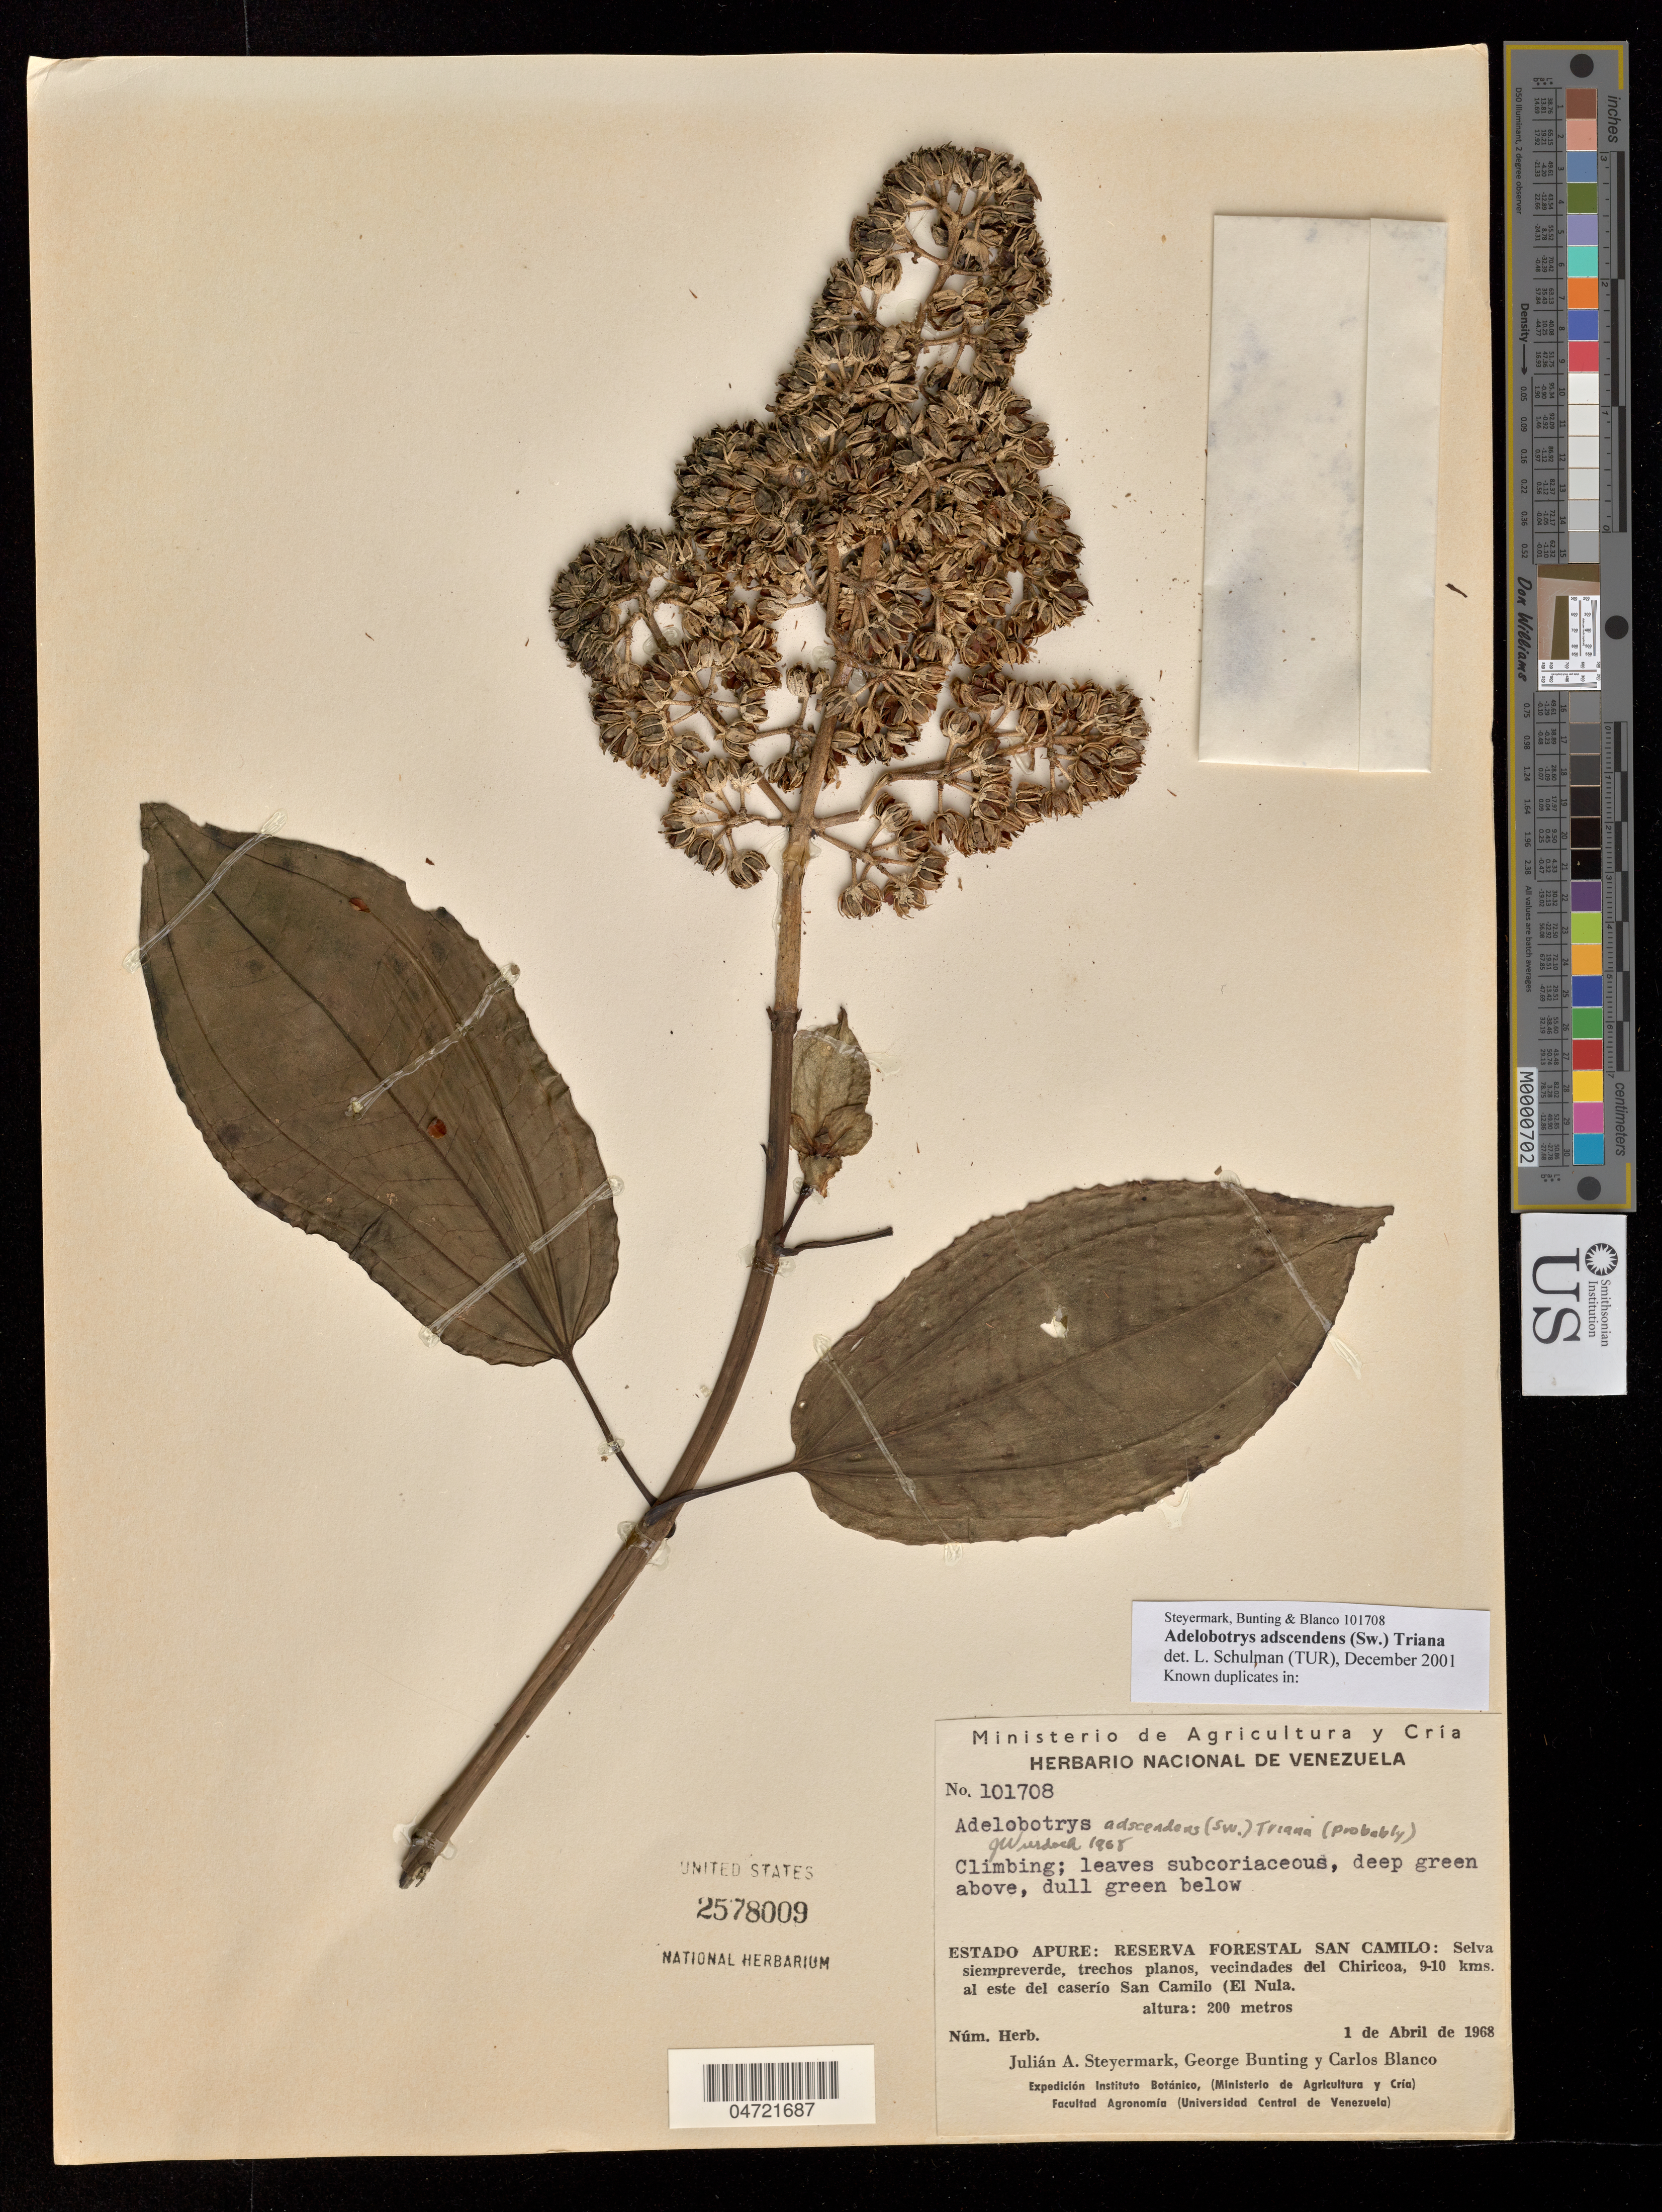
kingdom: Plantae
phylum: Tracheophyta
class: Magnoliopsida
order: Myrtales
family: Melastomataceae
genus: Adelobotrys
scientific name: Adelobotrys adscendens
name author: (Sw.) Triana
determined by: Schulman, Leif, (TUR), University of Turku (FINLAND)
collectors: J. Steyermark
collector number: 101708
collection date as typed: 01 Apr 1968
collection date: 1968-04-01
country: Venezuela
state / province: Apure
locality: San camilo forest reserve, vicinity of chiricoa, 9-10 km e of san camilo village, el nula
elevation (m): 200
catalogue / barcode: US 2578009